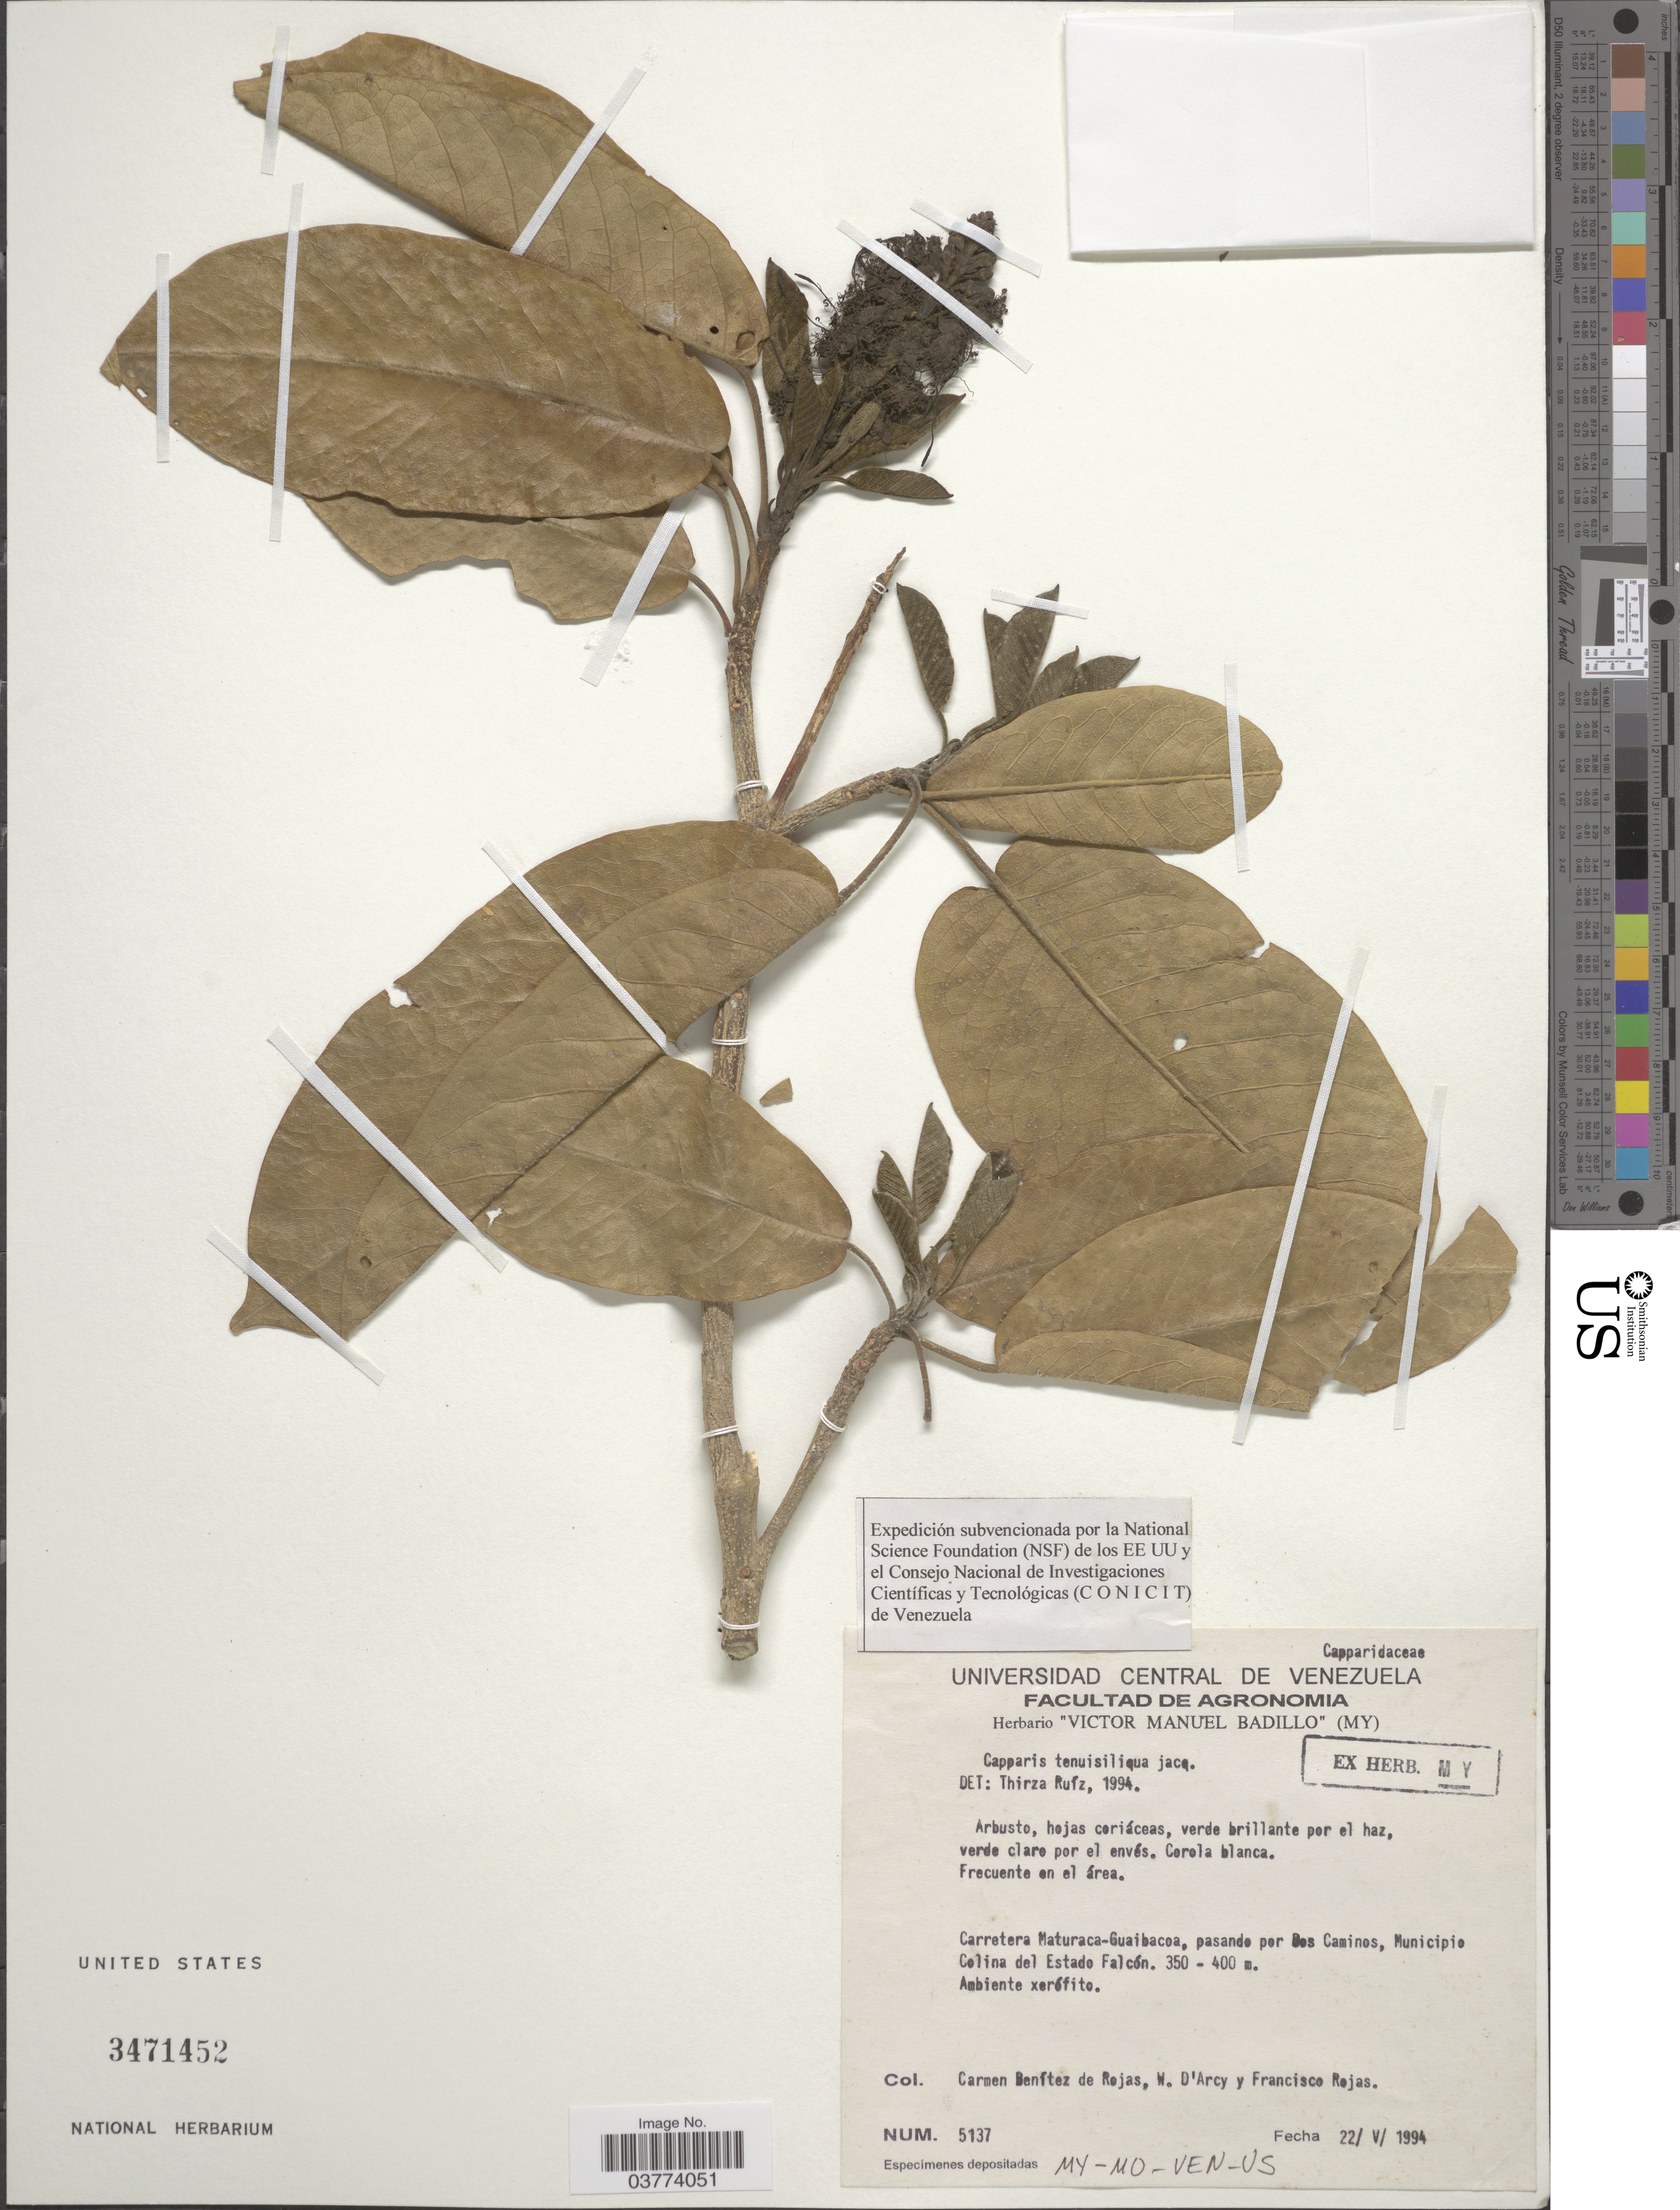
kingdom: Plantae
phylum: Tracheophyta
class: Magnoliopsida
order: Brassicales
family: Capparaceae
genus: Monilicarpa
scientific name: Monilicarpa tenuisiliqua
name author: (Jacq.) Cornejo & Iltis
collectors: C. E. Benítez de Rojas, W. G. D'Arcy & F. Rojas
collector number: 5137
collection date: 1994-05-22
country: Venezuela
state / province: Falcon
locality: Carretera Maturaca-Guaibacoa, pasando por Dos Caminos, Municipio Colina del Estado Falcón.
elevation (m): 350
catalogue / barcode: US 3471452